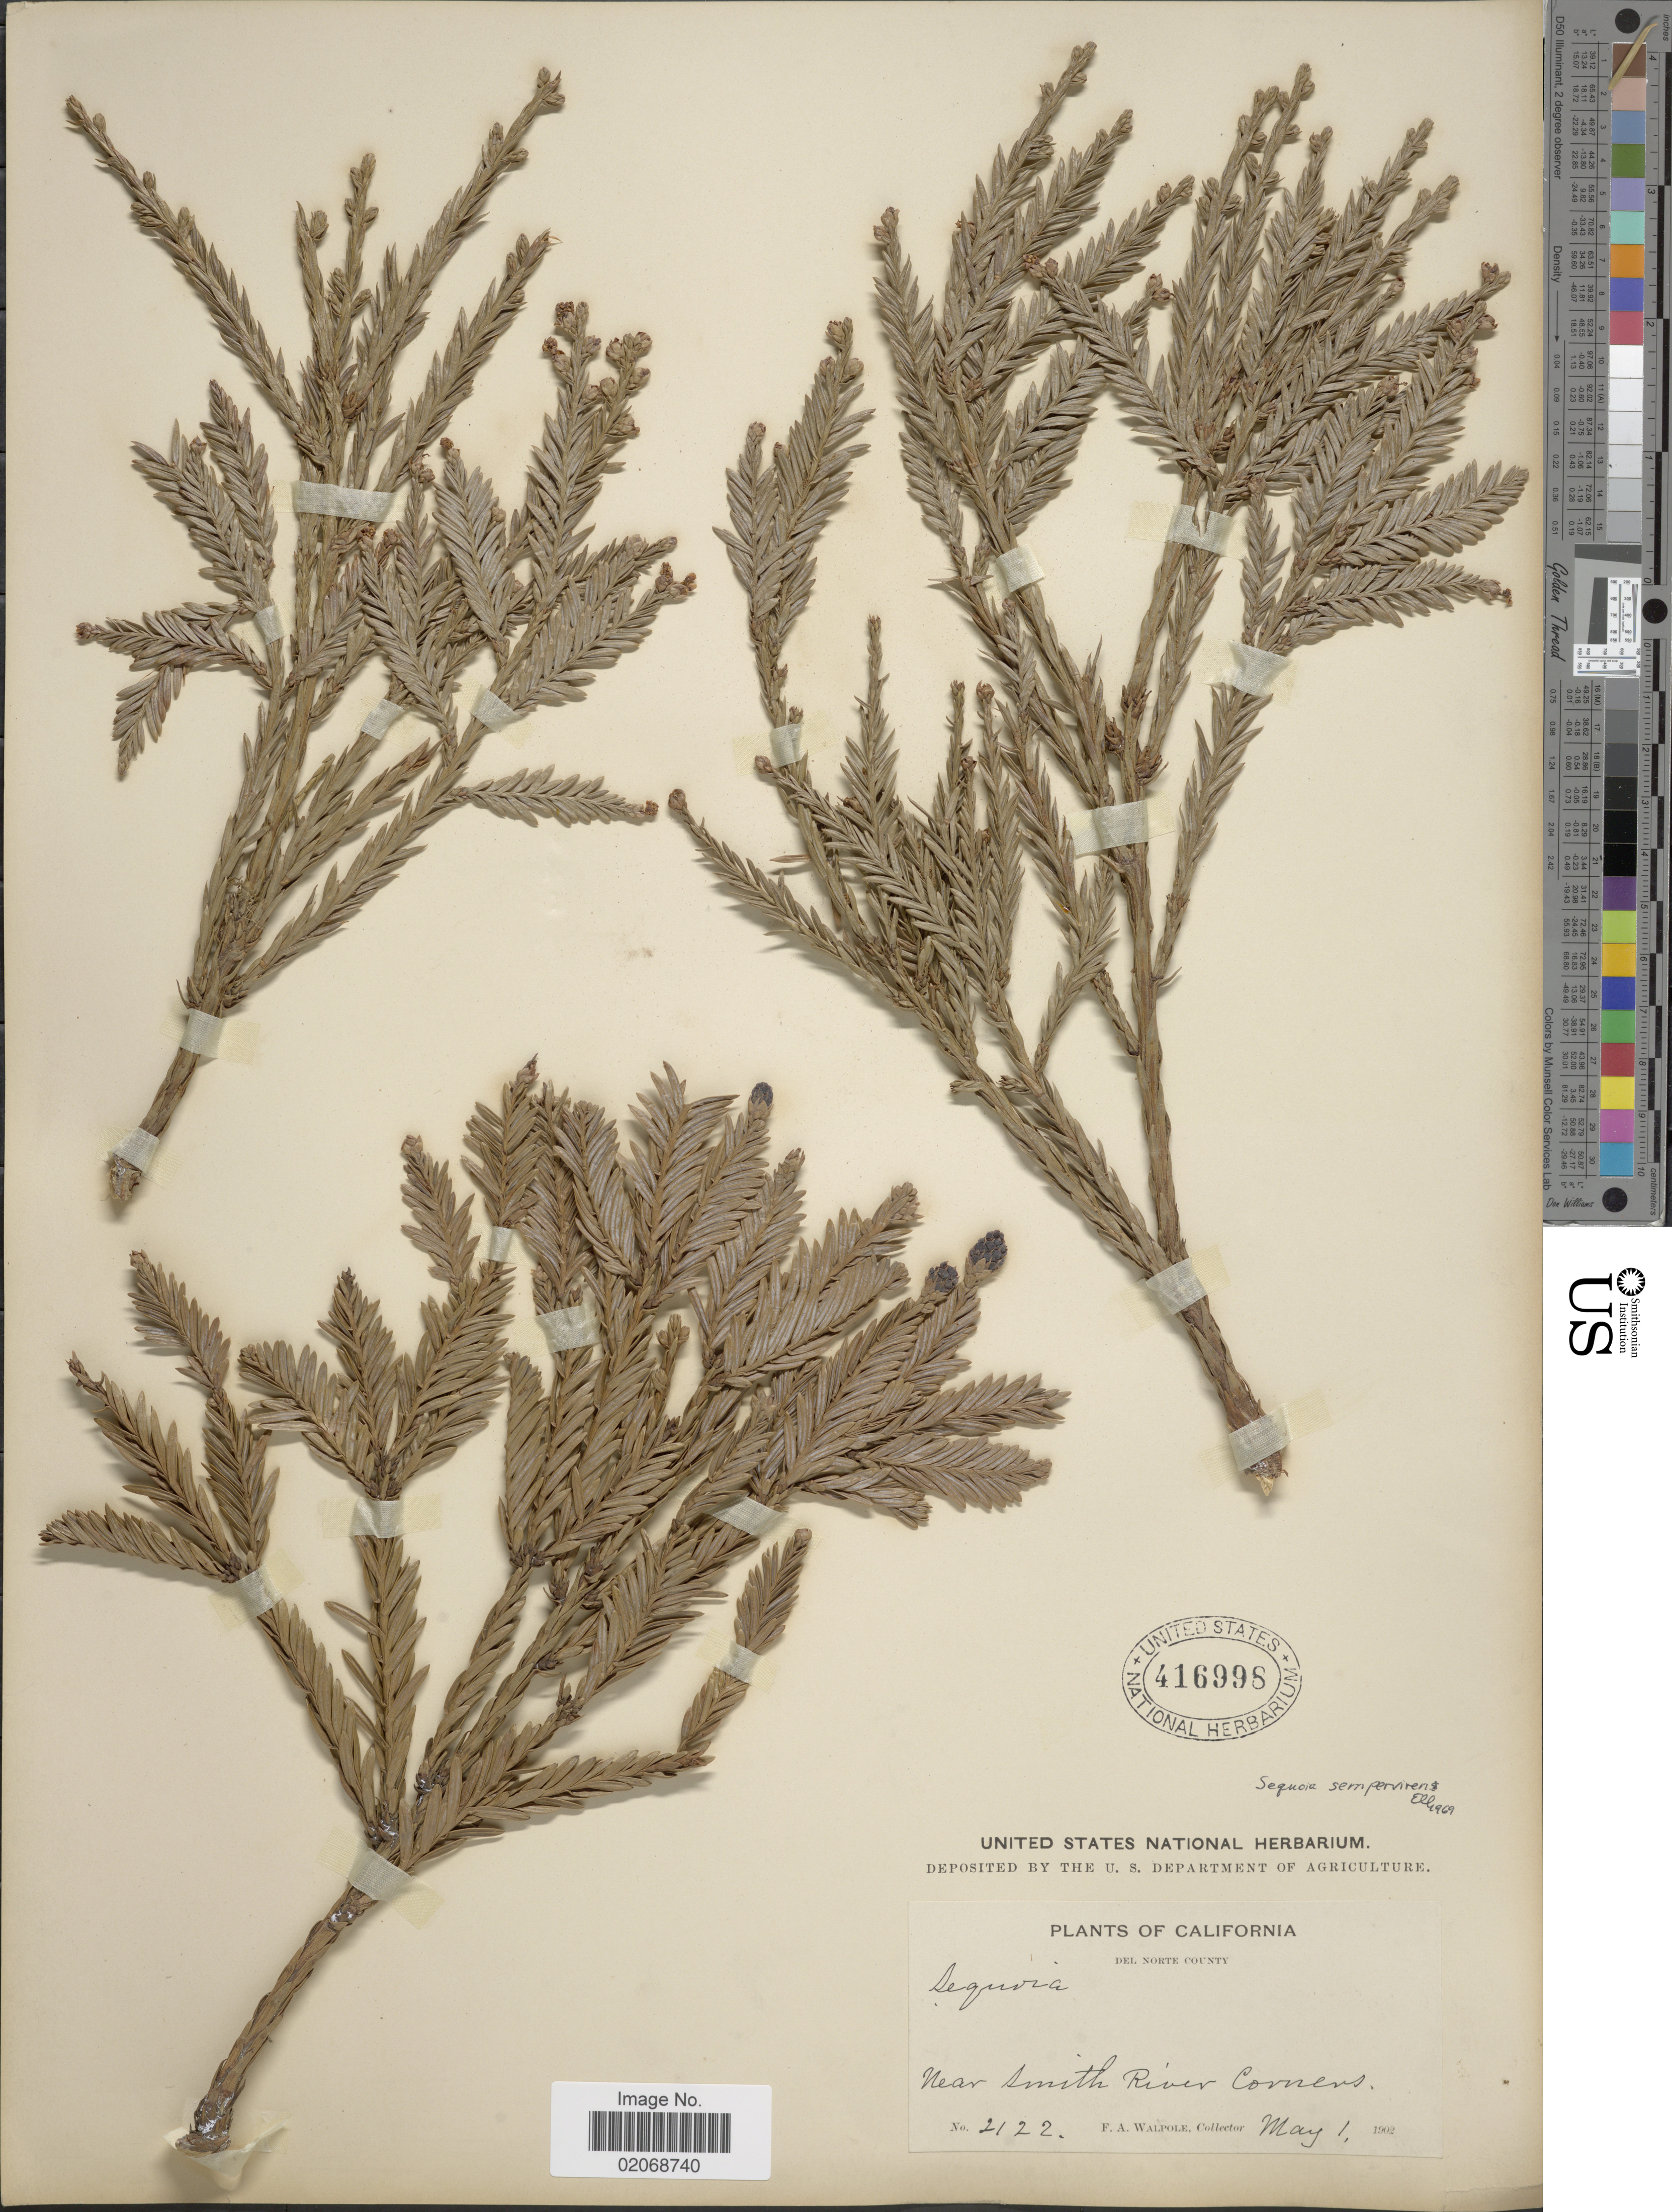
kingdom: Plantae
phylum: Tracheophyta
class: Pinopsida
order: Pinales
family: Cupressaceae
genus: Sequoia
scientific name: Sequoia sempervirens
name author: (D. Don) Endl.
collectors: F. Walpole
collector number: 2122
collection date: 1902-05-01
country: United States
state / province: California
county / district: Del Norte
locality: Del Norte County, Near Smith River Corners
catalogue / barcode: US 416998